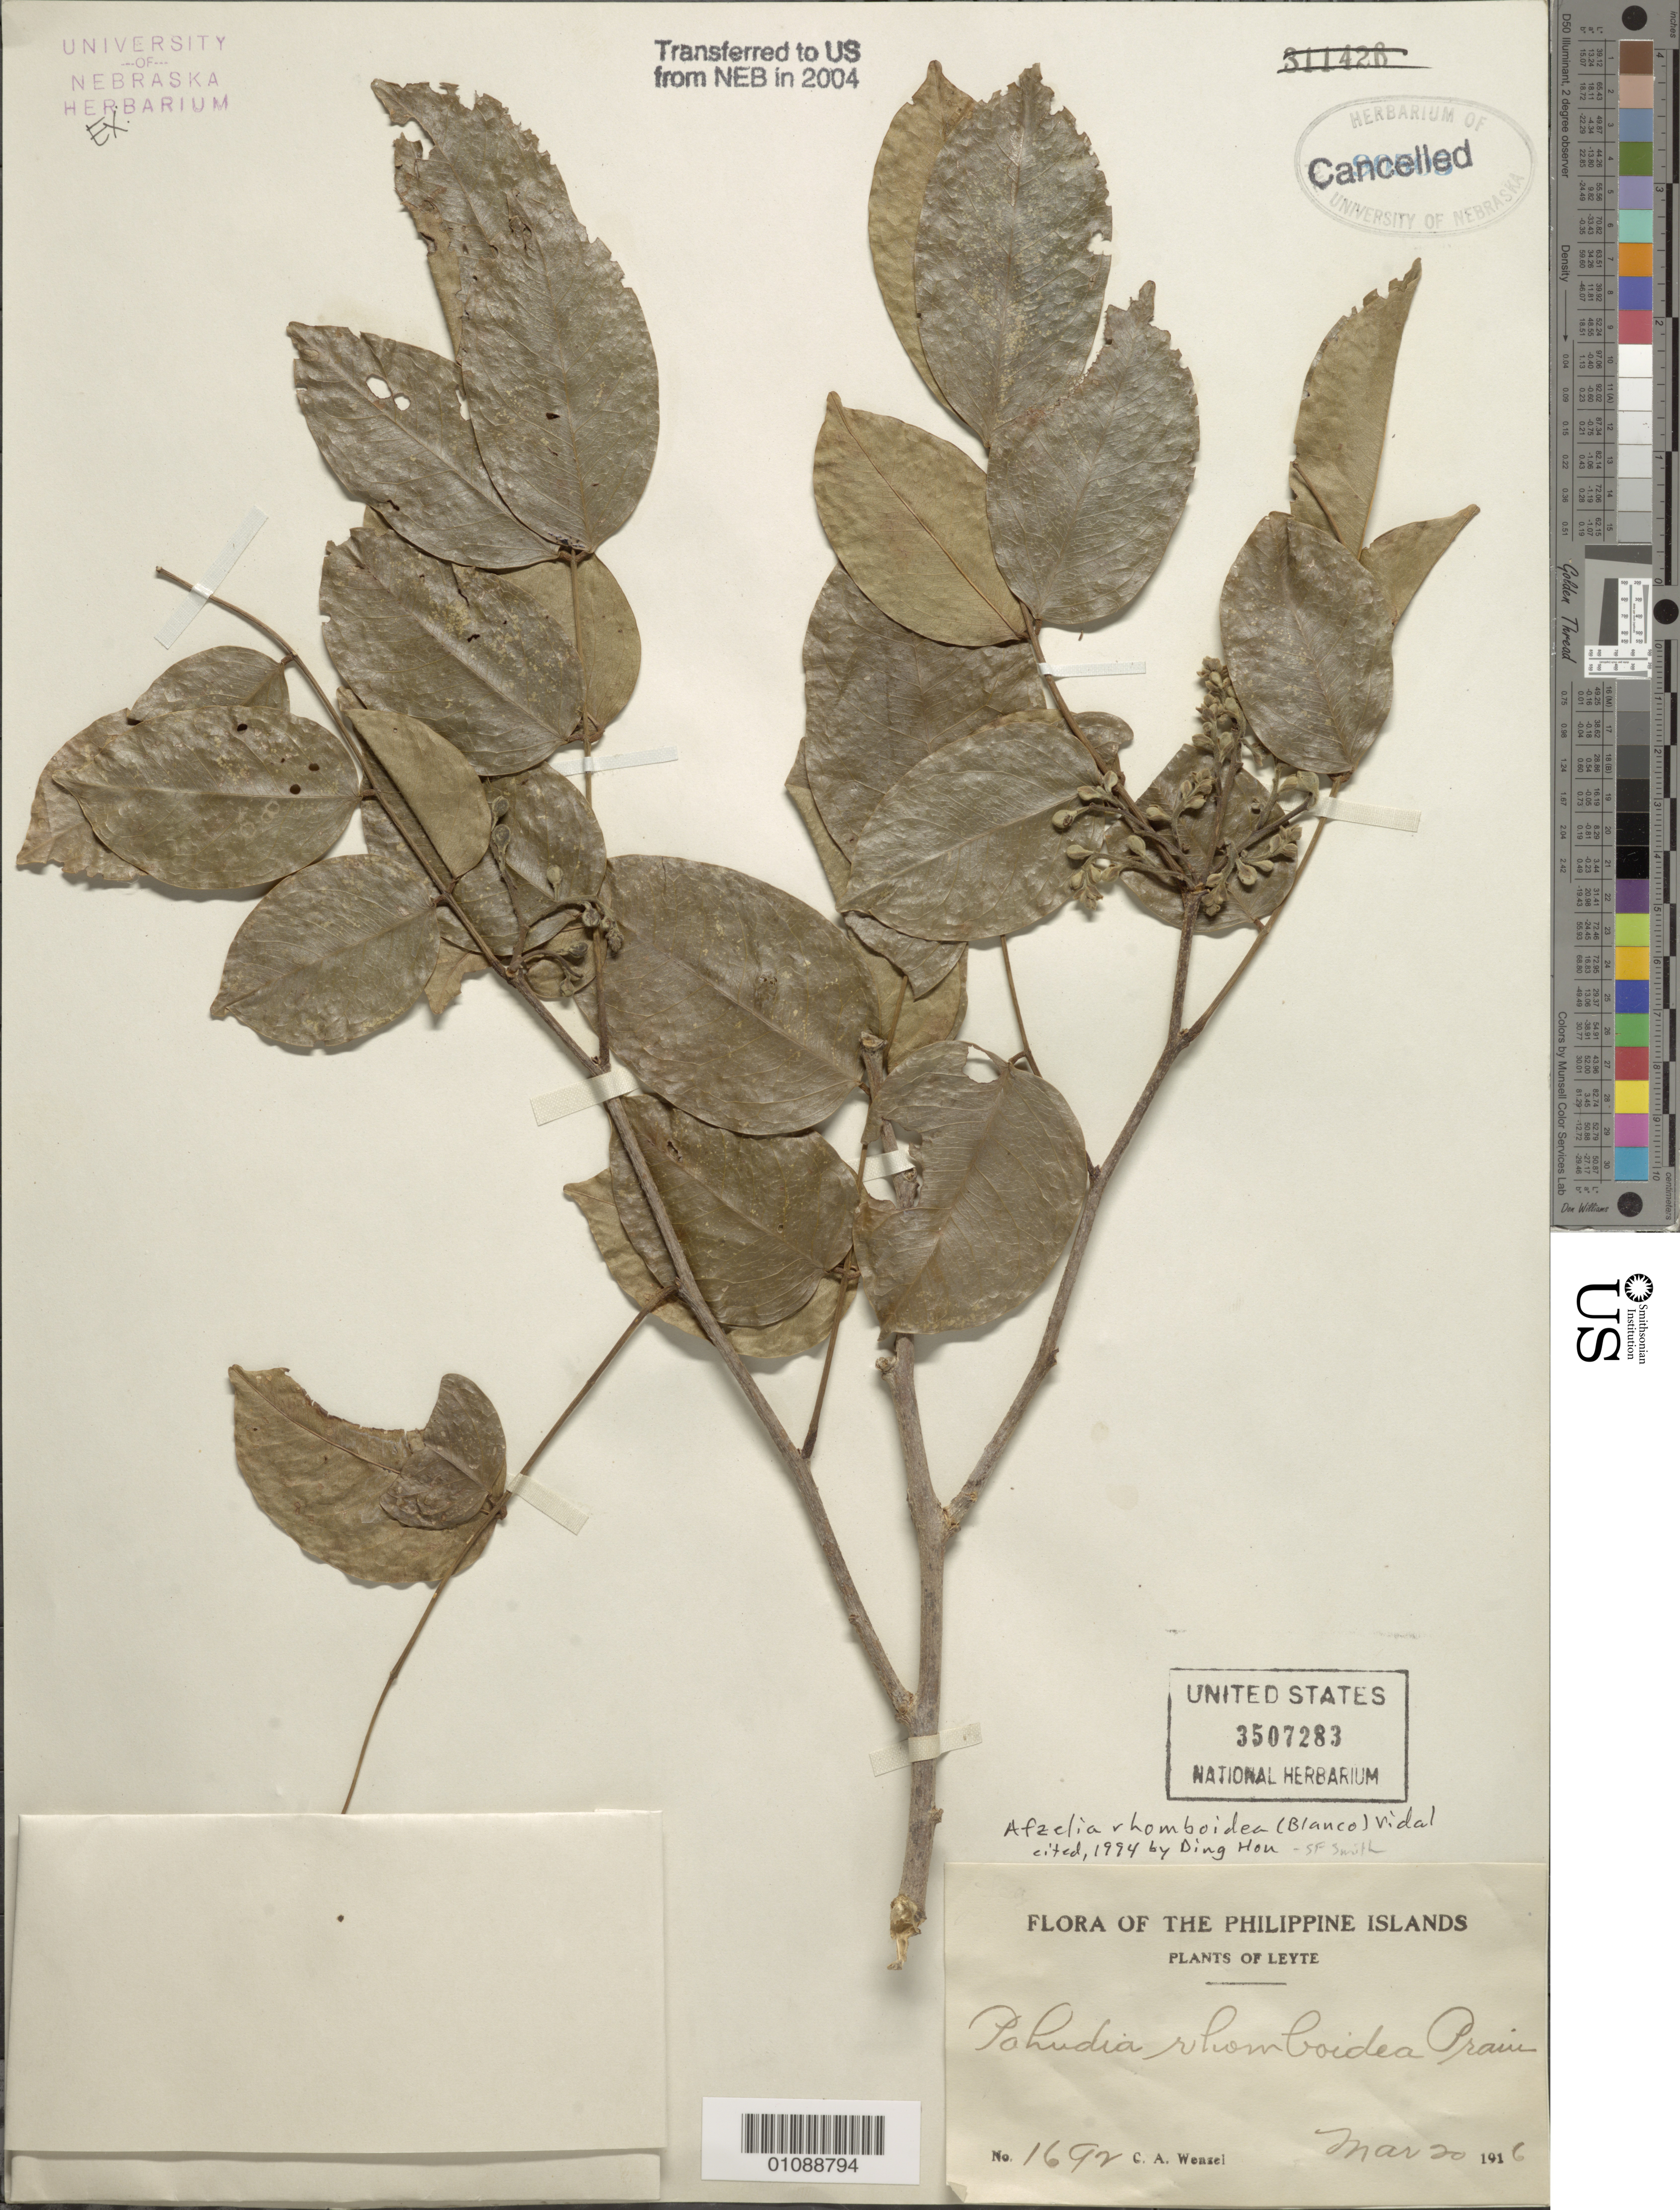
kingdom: Plantae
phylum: Tracheophyta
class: Magnoliopsida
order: Fabales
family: Fabaceae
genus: Afzelia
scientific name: Afzelia rhomboidea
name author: (Blanco) S. Vidal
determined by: Smith, Stephen F., (US), NMNH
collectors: C. Wenzel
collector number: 1692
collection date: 1916-03-20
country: Philippines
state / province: Eastern Visayas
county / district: Leyte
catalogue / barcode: US 3507283